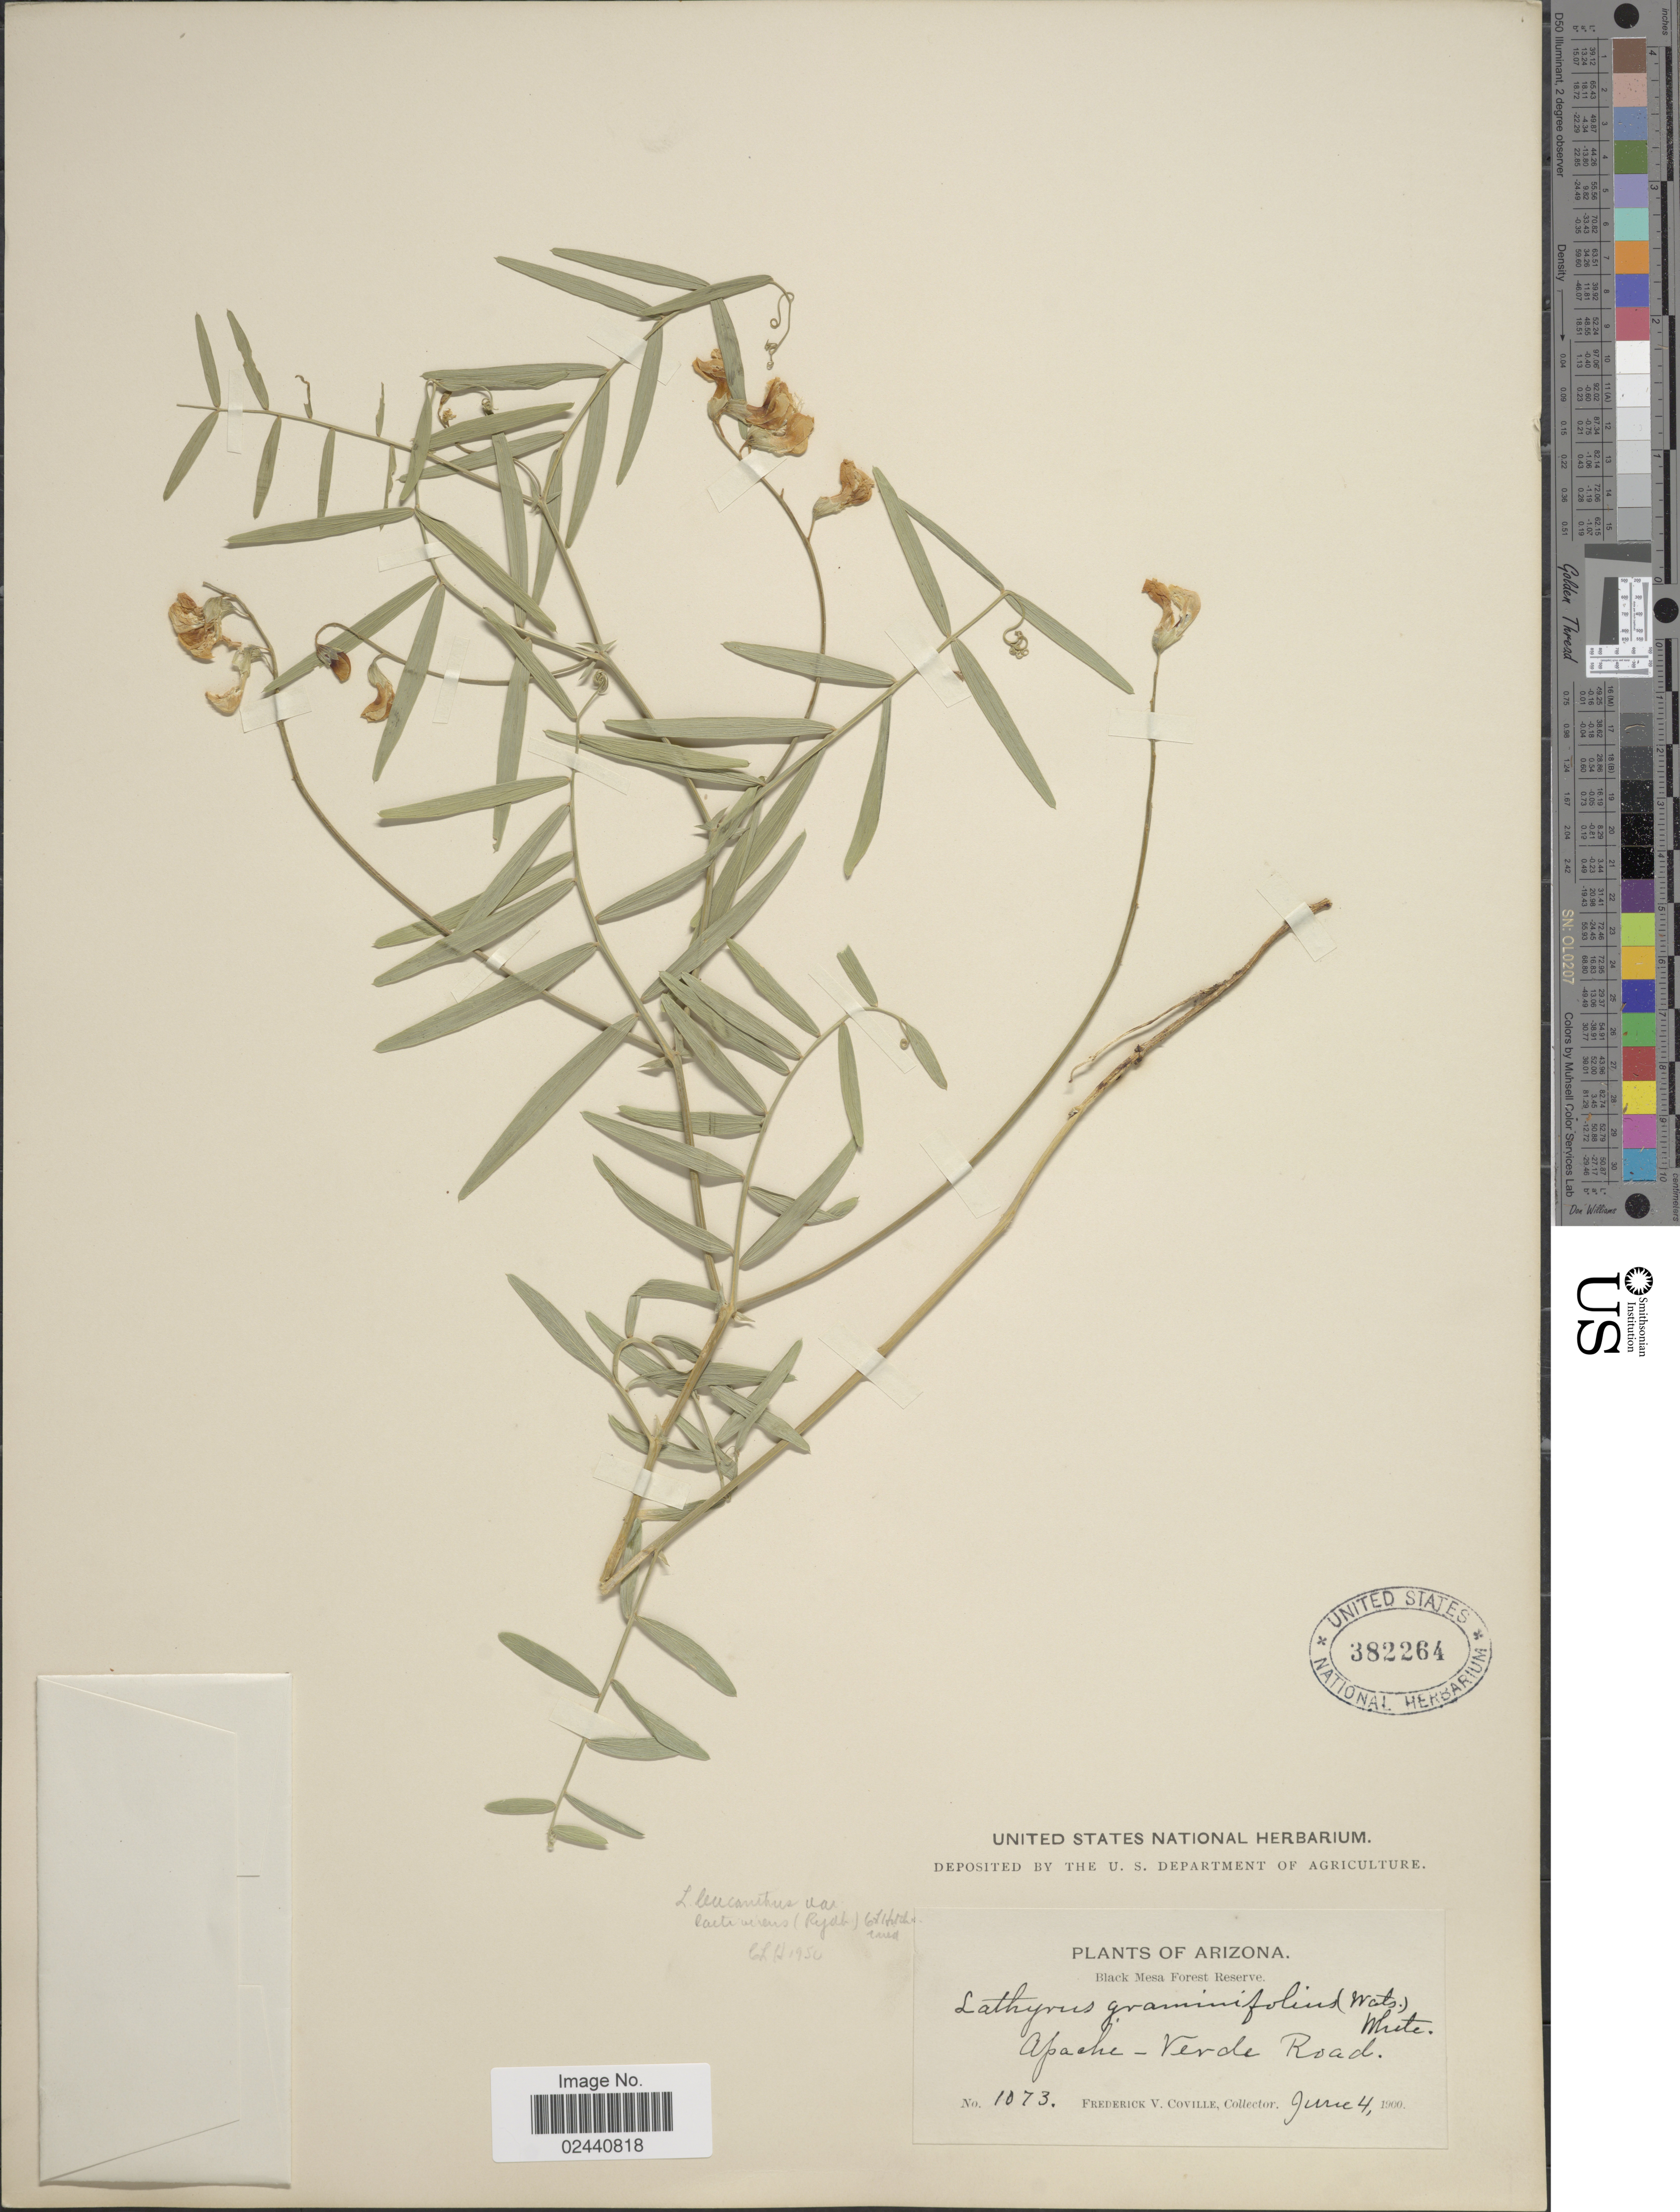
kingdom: Plantae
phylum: Tracheophyta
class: Magnoliopsida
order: Fabales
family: Fabaceae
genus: Lathyrus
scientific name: Lathyrus laetivirens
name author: Greene in Rydb.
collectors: F. V. Coville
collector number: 1073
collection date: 1900-06-04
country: United States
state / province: Arizona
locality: Black Mesa Forest Reserve, Apache - Verde Road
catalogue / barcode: US 382264